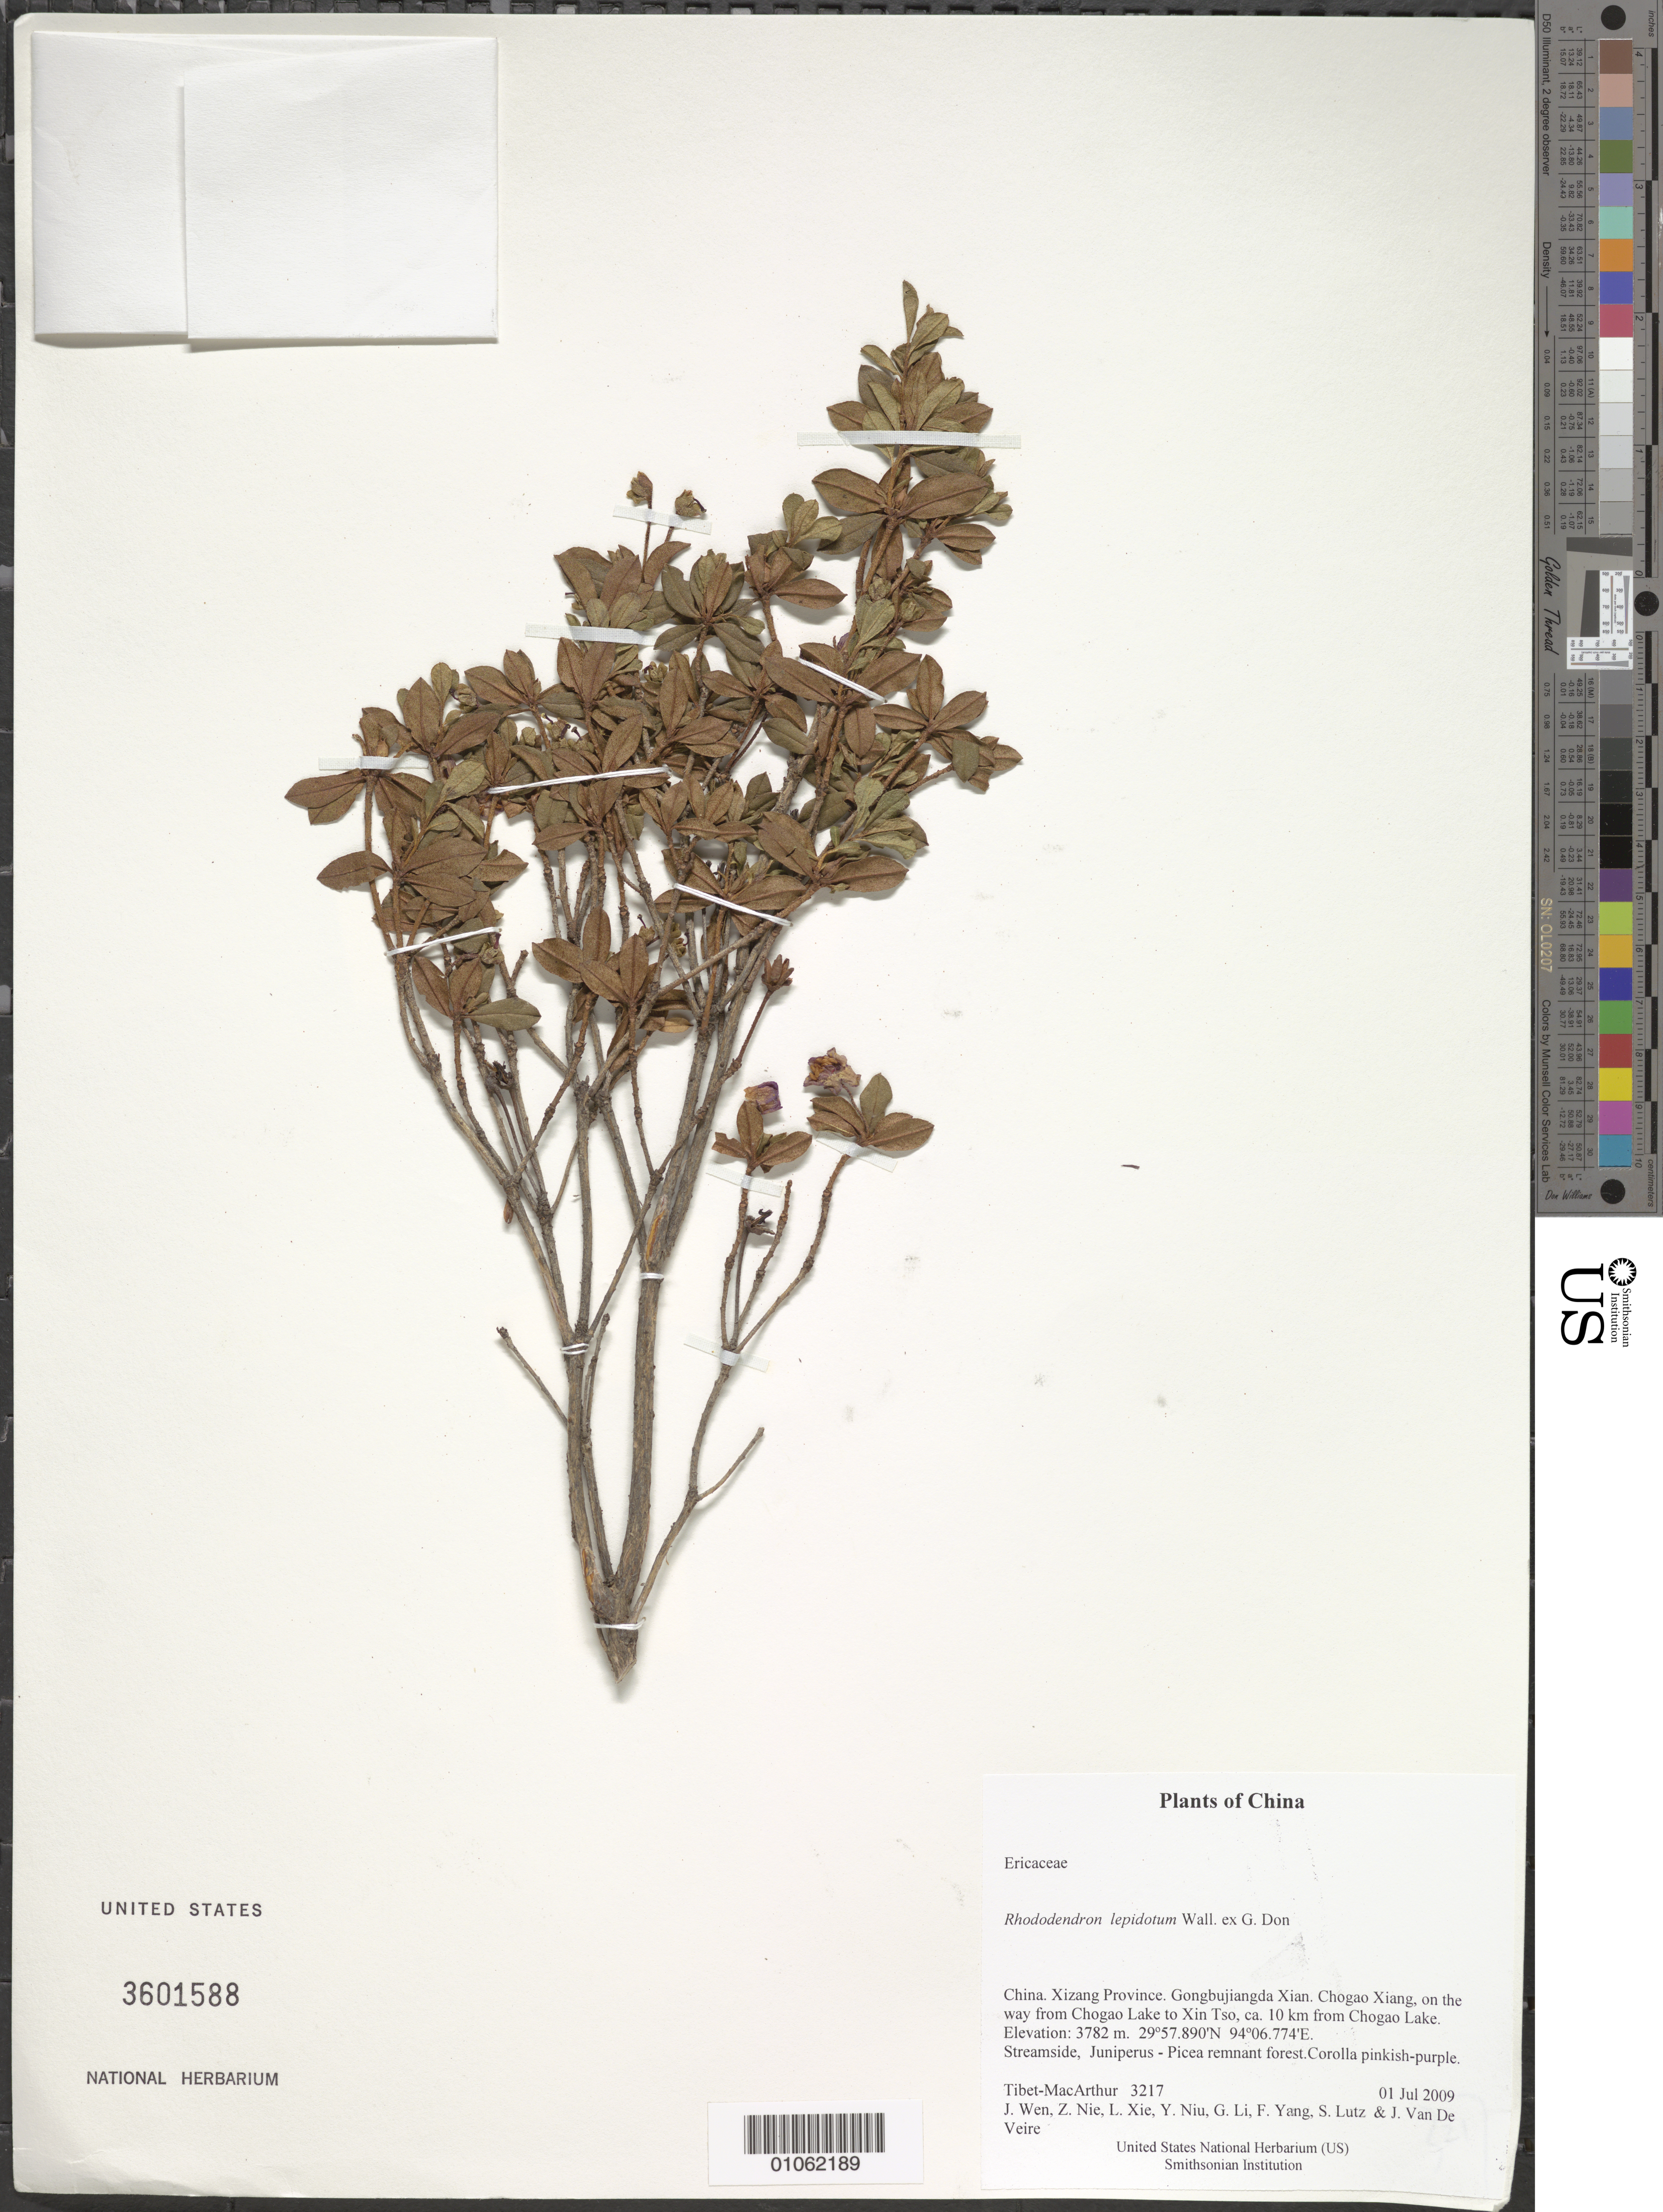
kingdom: Plantae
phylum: Tracheophyta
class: Magnoliopsida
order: Ericales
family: Ericaceae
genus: Rhododendron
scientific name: Rhododendron lepidotum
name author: Wall. ex G. Don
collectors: Tibet-MacArthur, J. Wen, Z. Nie, L. Xie, Y. Niu, G. Li, F. Yang, S. Lutz & J. Van De Veire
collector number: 3217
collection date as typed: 01 Jul 2009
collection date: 2009-07-01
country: China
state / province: Xizang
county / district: Gongbujiangda Xian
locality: Chogao Xiang, on the way from Chogao Lake to Xin Tso, ca. 10 km from Chogao Lake.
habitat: Streamside, Juniperus - Picea remnant forest.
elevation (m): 3782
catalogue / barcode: US 3601588